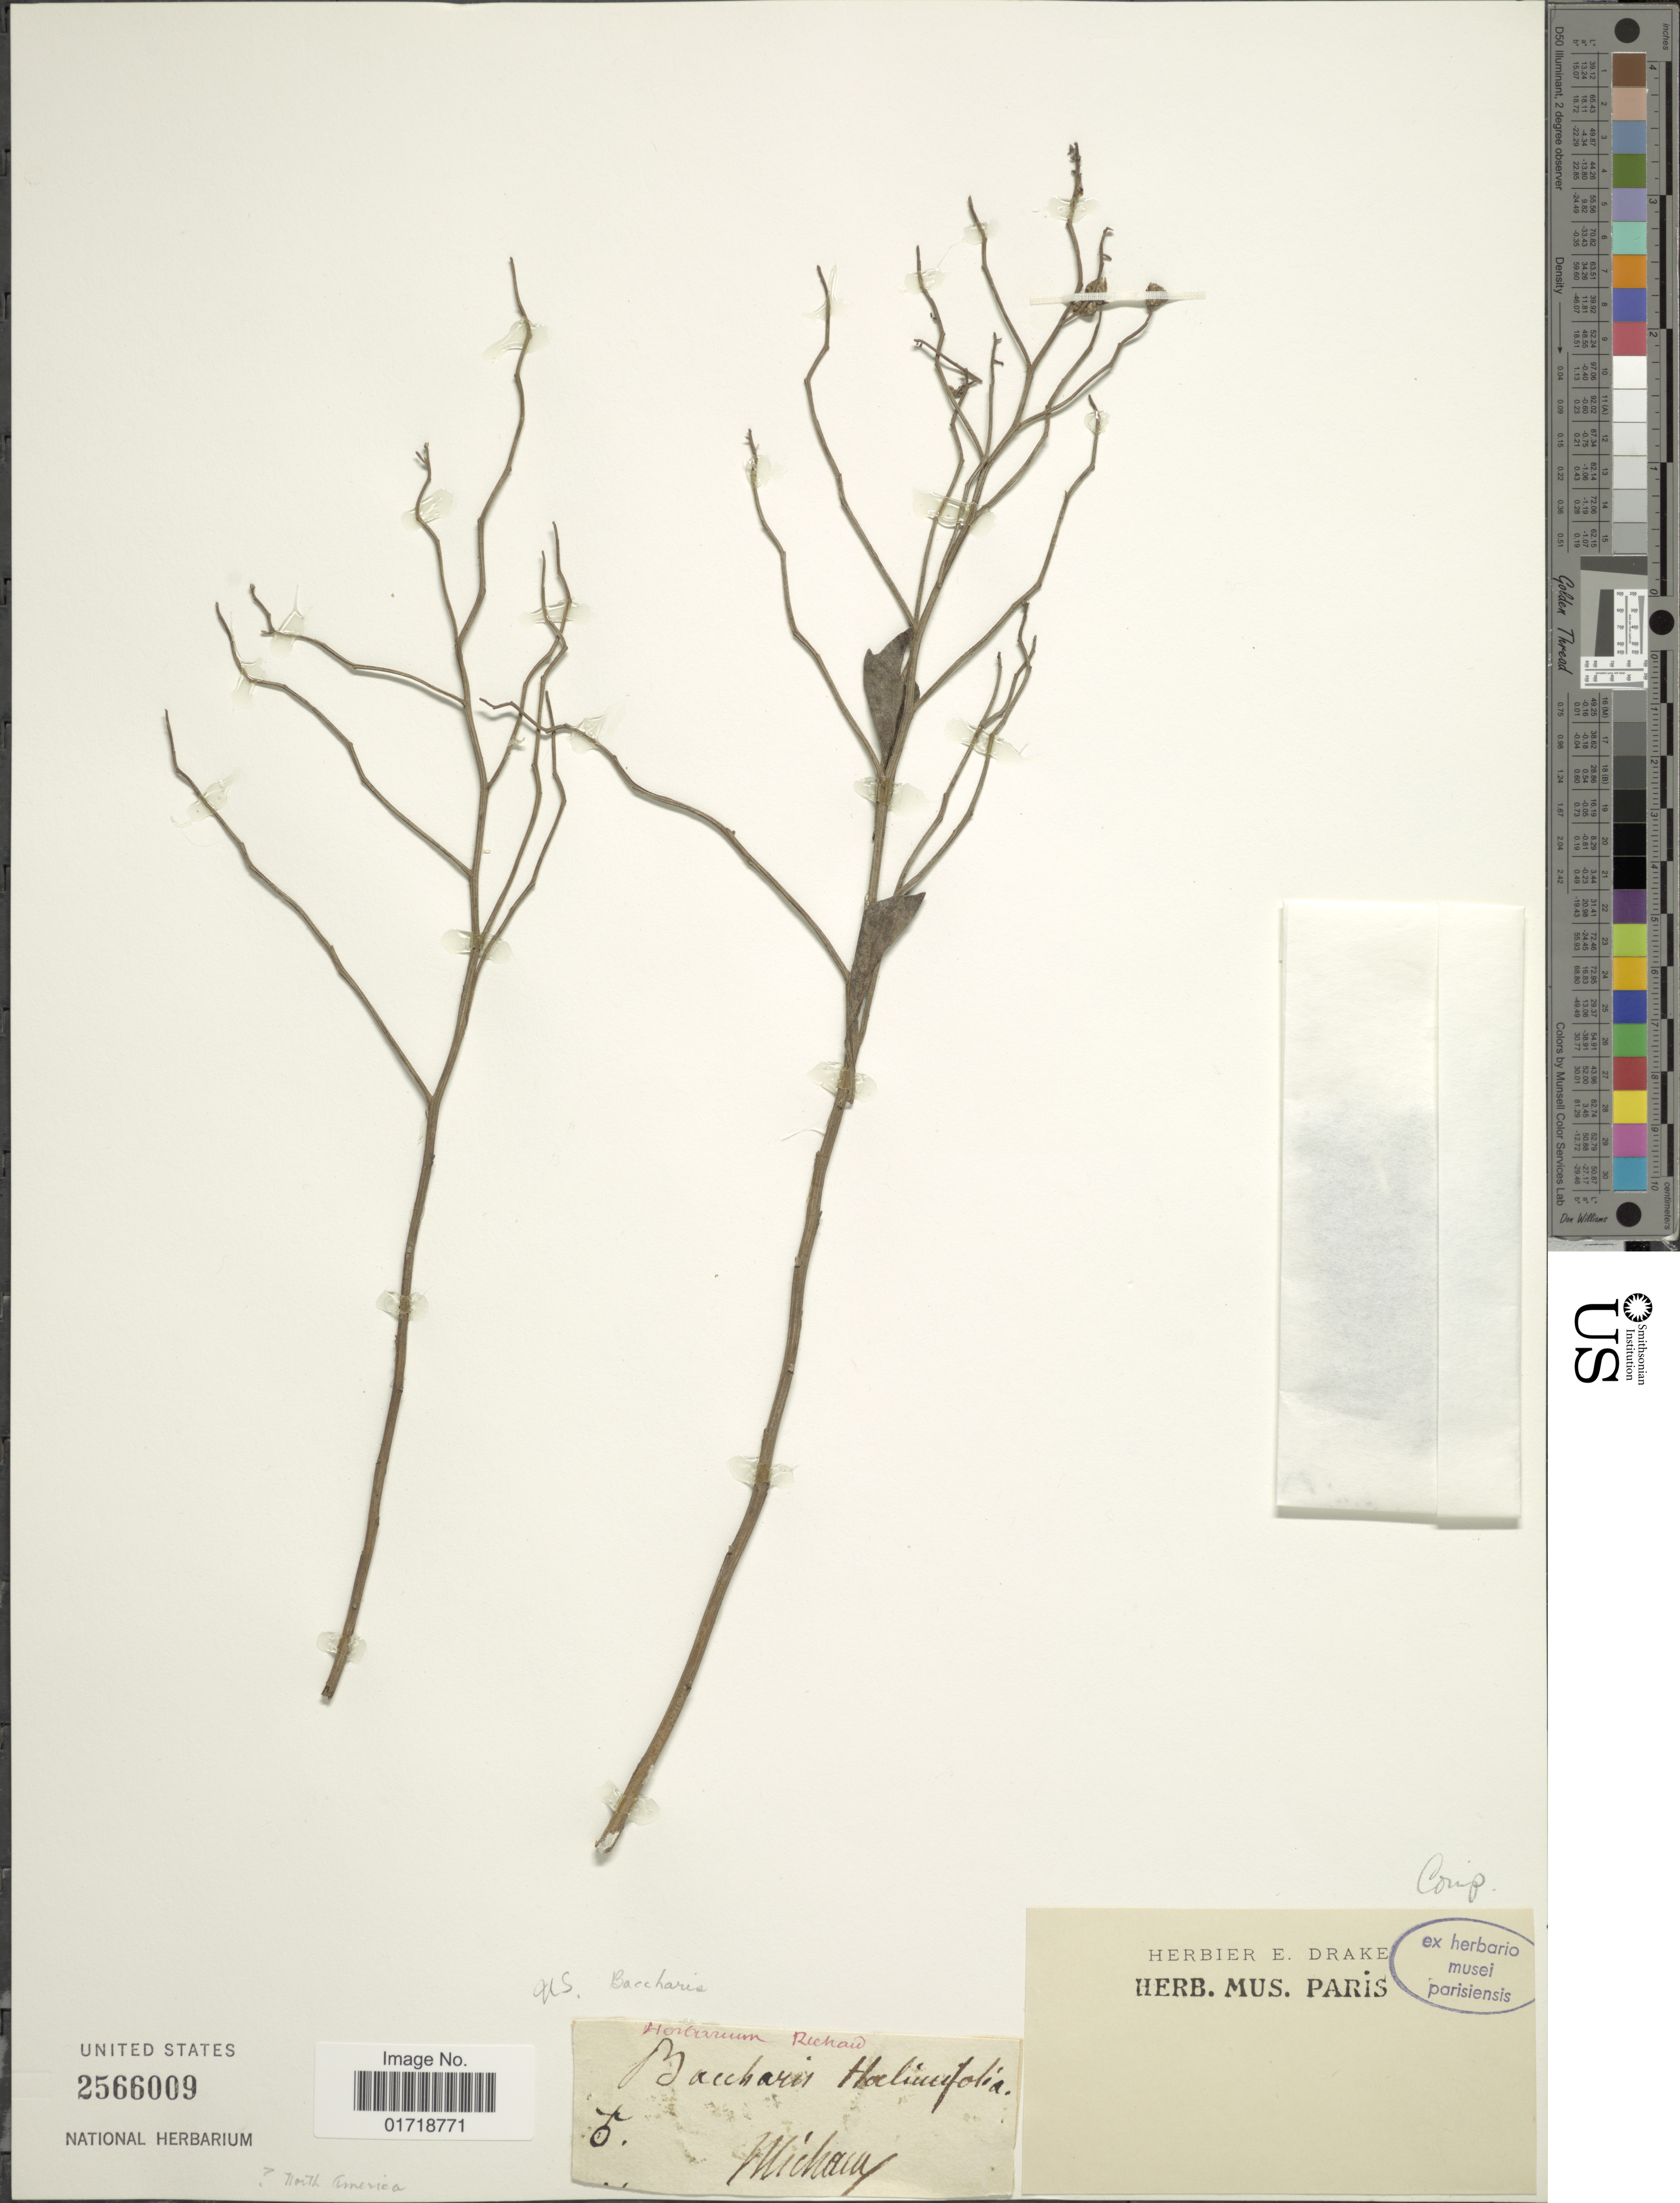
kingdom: Plantae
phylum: Tracheophyta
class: Magnoliopsida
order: Asterales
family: Asteraceae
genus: Baccharis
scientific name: Baccharis halimifolia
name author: L.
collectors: ex herb. E. Drake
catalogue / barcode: US 2566009